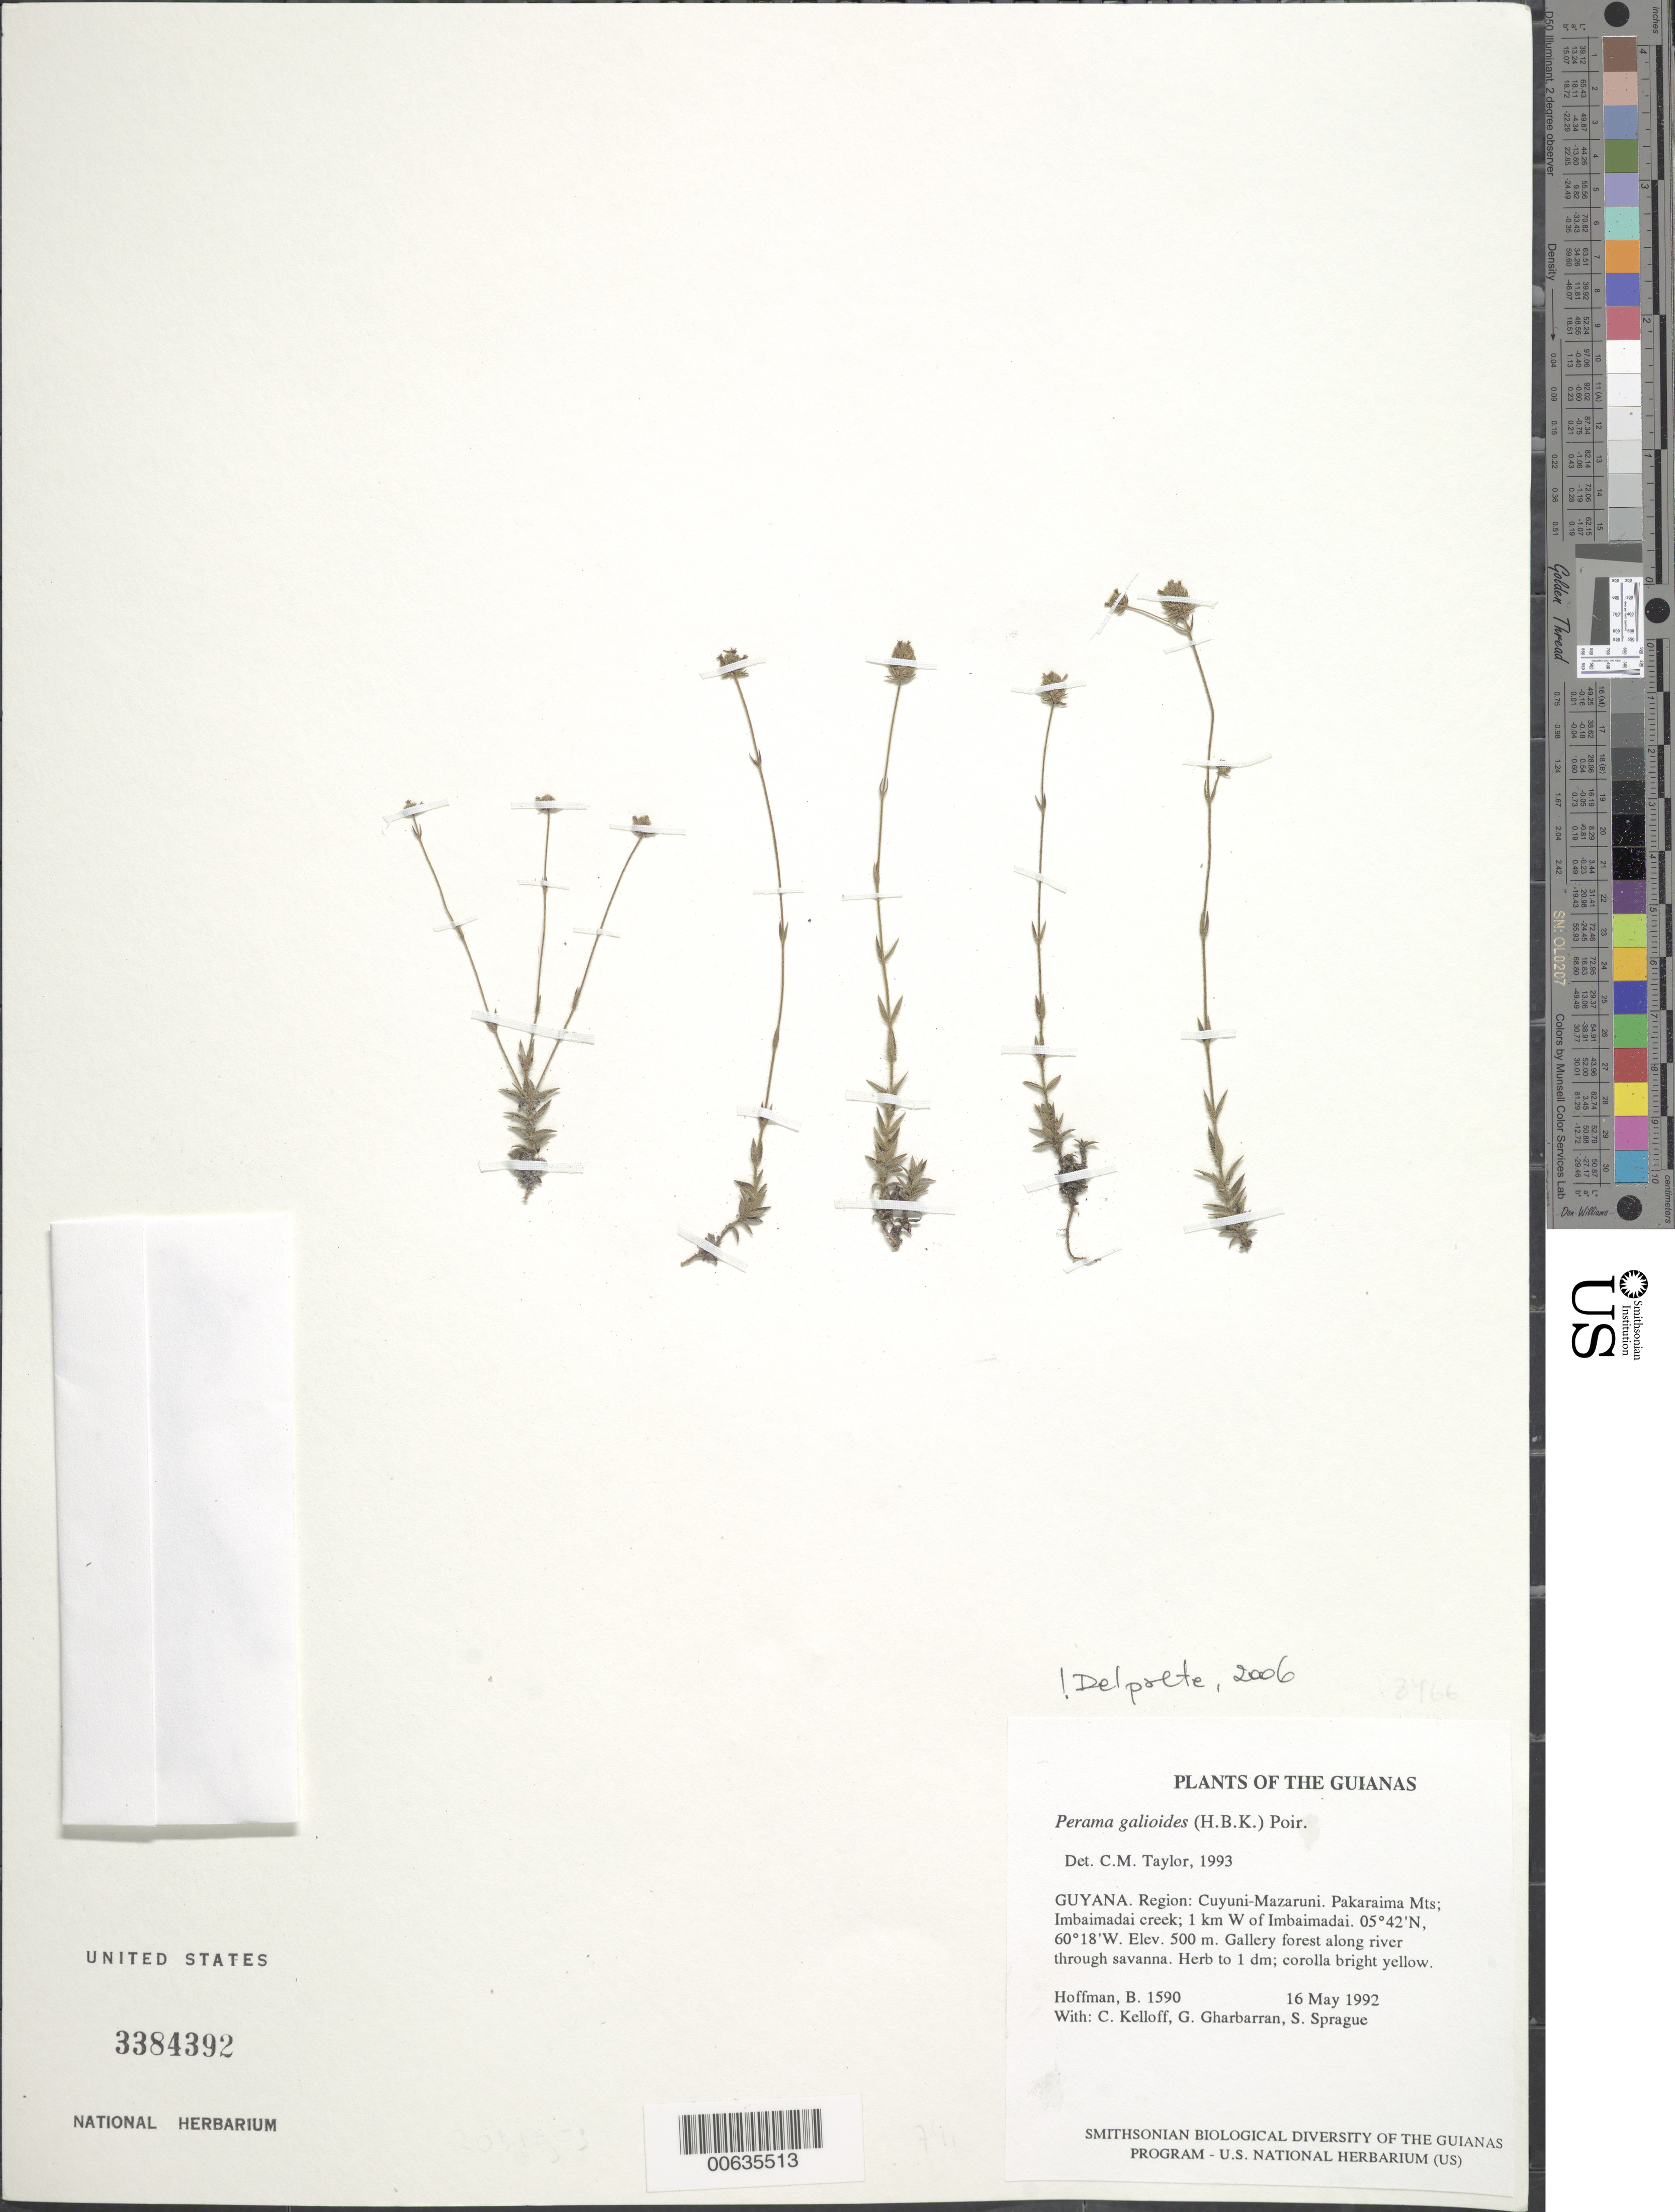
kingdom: Plantae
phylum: Tracheophyta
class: Magnoliopsida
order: Gentianales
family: Rubiaceae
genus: Perama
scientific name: Perama galioides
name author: (Kunth) Poir.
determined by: Delprete, P. G., Herb. de Guyane Cay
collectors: B. Hoffman, C. L. Kelloff, G. Gharbarran & S. Sprague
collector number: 1590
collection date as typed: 16 May 1992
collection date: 1992-05-16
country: Guyana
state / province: Cuyuni-Mazaruni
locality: Pakaraima Mts; Imbaimadai Creek; 1 km W of Imbaimadai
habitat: Gallery forest along river through savanna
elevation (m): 500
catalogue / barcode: US 3384392